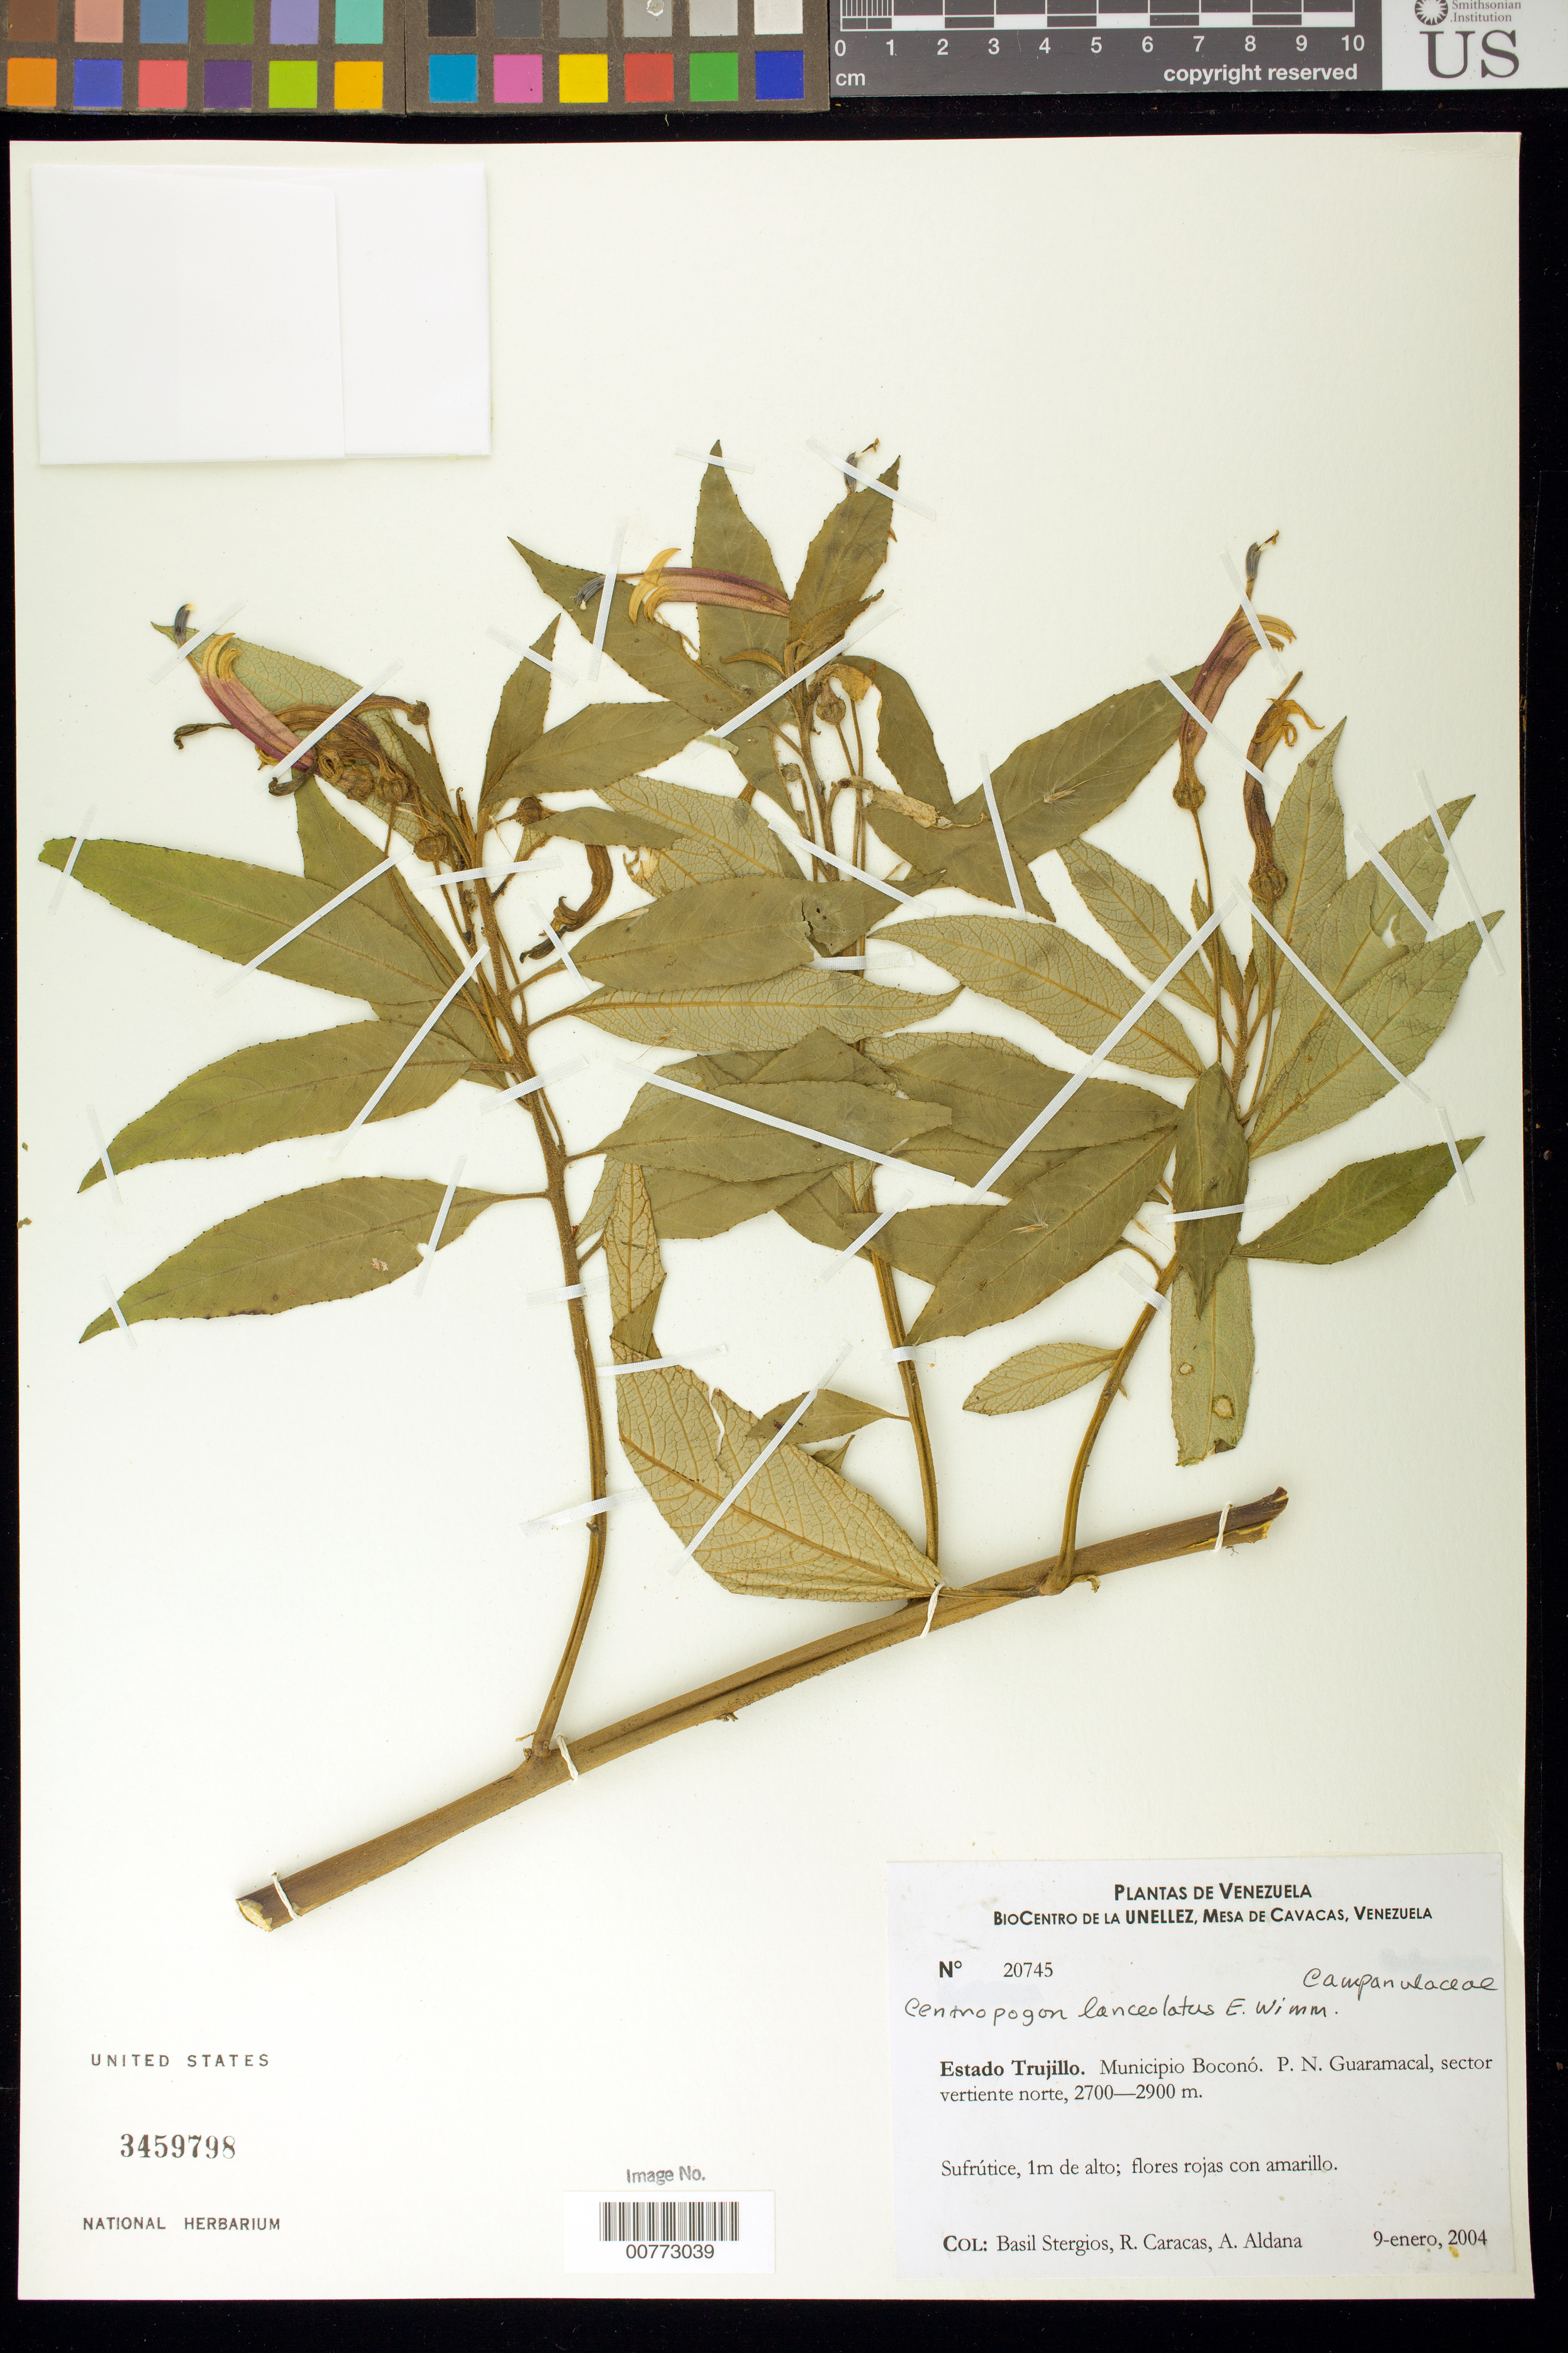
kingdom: Plantae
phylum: Tracheophyta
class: Magnoliopsida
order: Asterales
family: Campanulaceae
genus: Centropogon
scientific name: Centropogon lanceolatus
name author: E. Wimm.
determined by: Stergios, B. G.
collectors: B. G. Stergios, R. Caracas & A. Aldana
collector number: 20745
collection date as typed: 09 Jan 2004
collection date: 2004-01-09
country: Venezuela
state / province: Trujillo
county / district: Boconó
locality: Parque Nacional Guaramacal, vertiente N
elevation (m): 2700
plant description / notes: PORT, US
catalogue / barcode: US 3459798